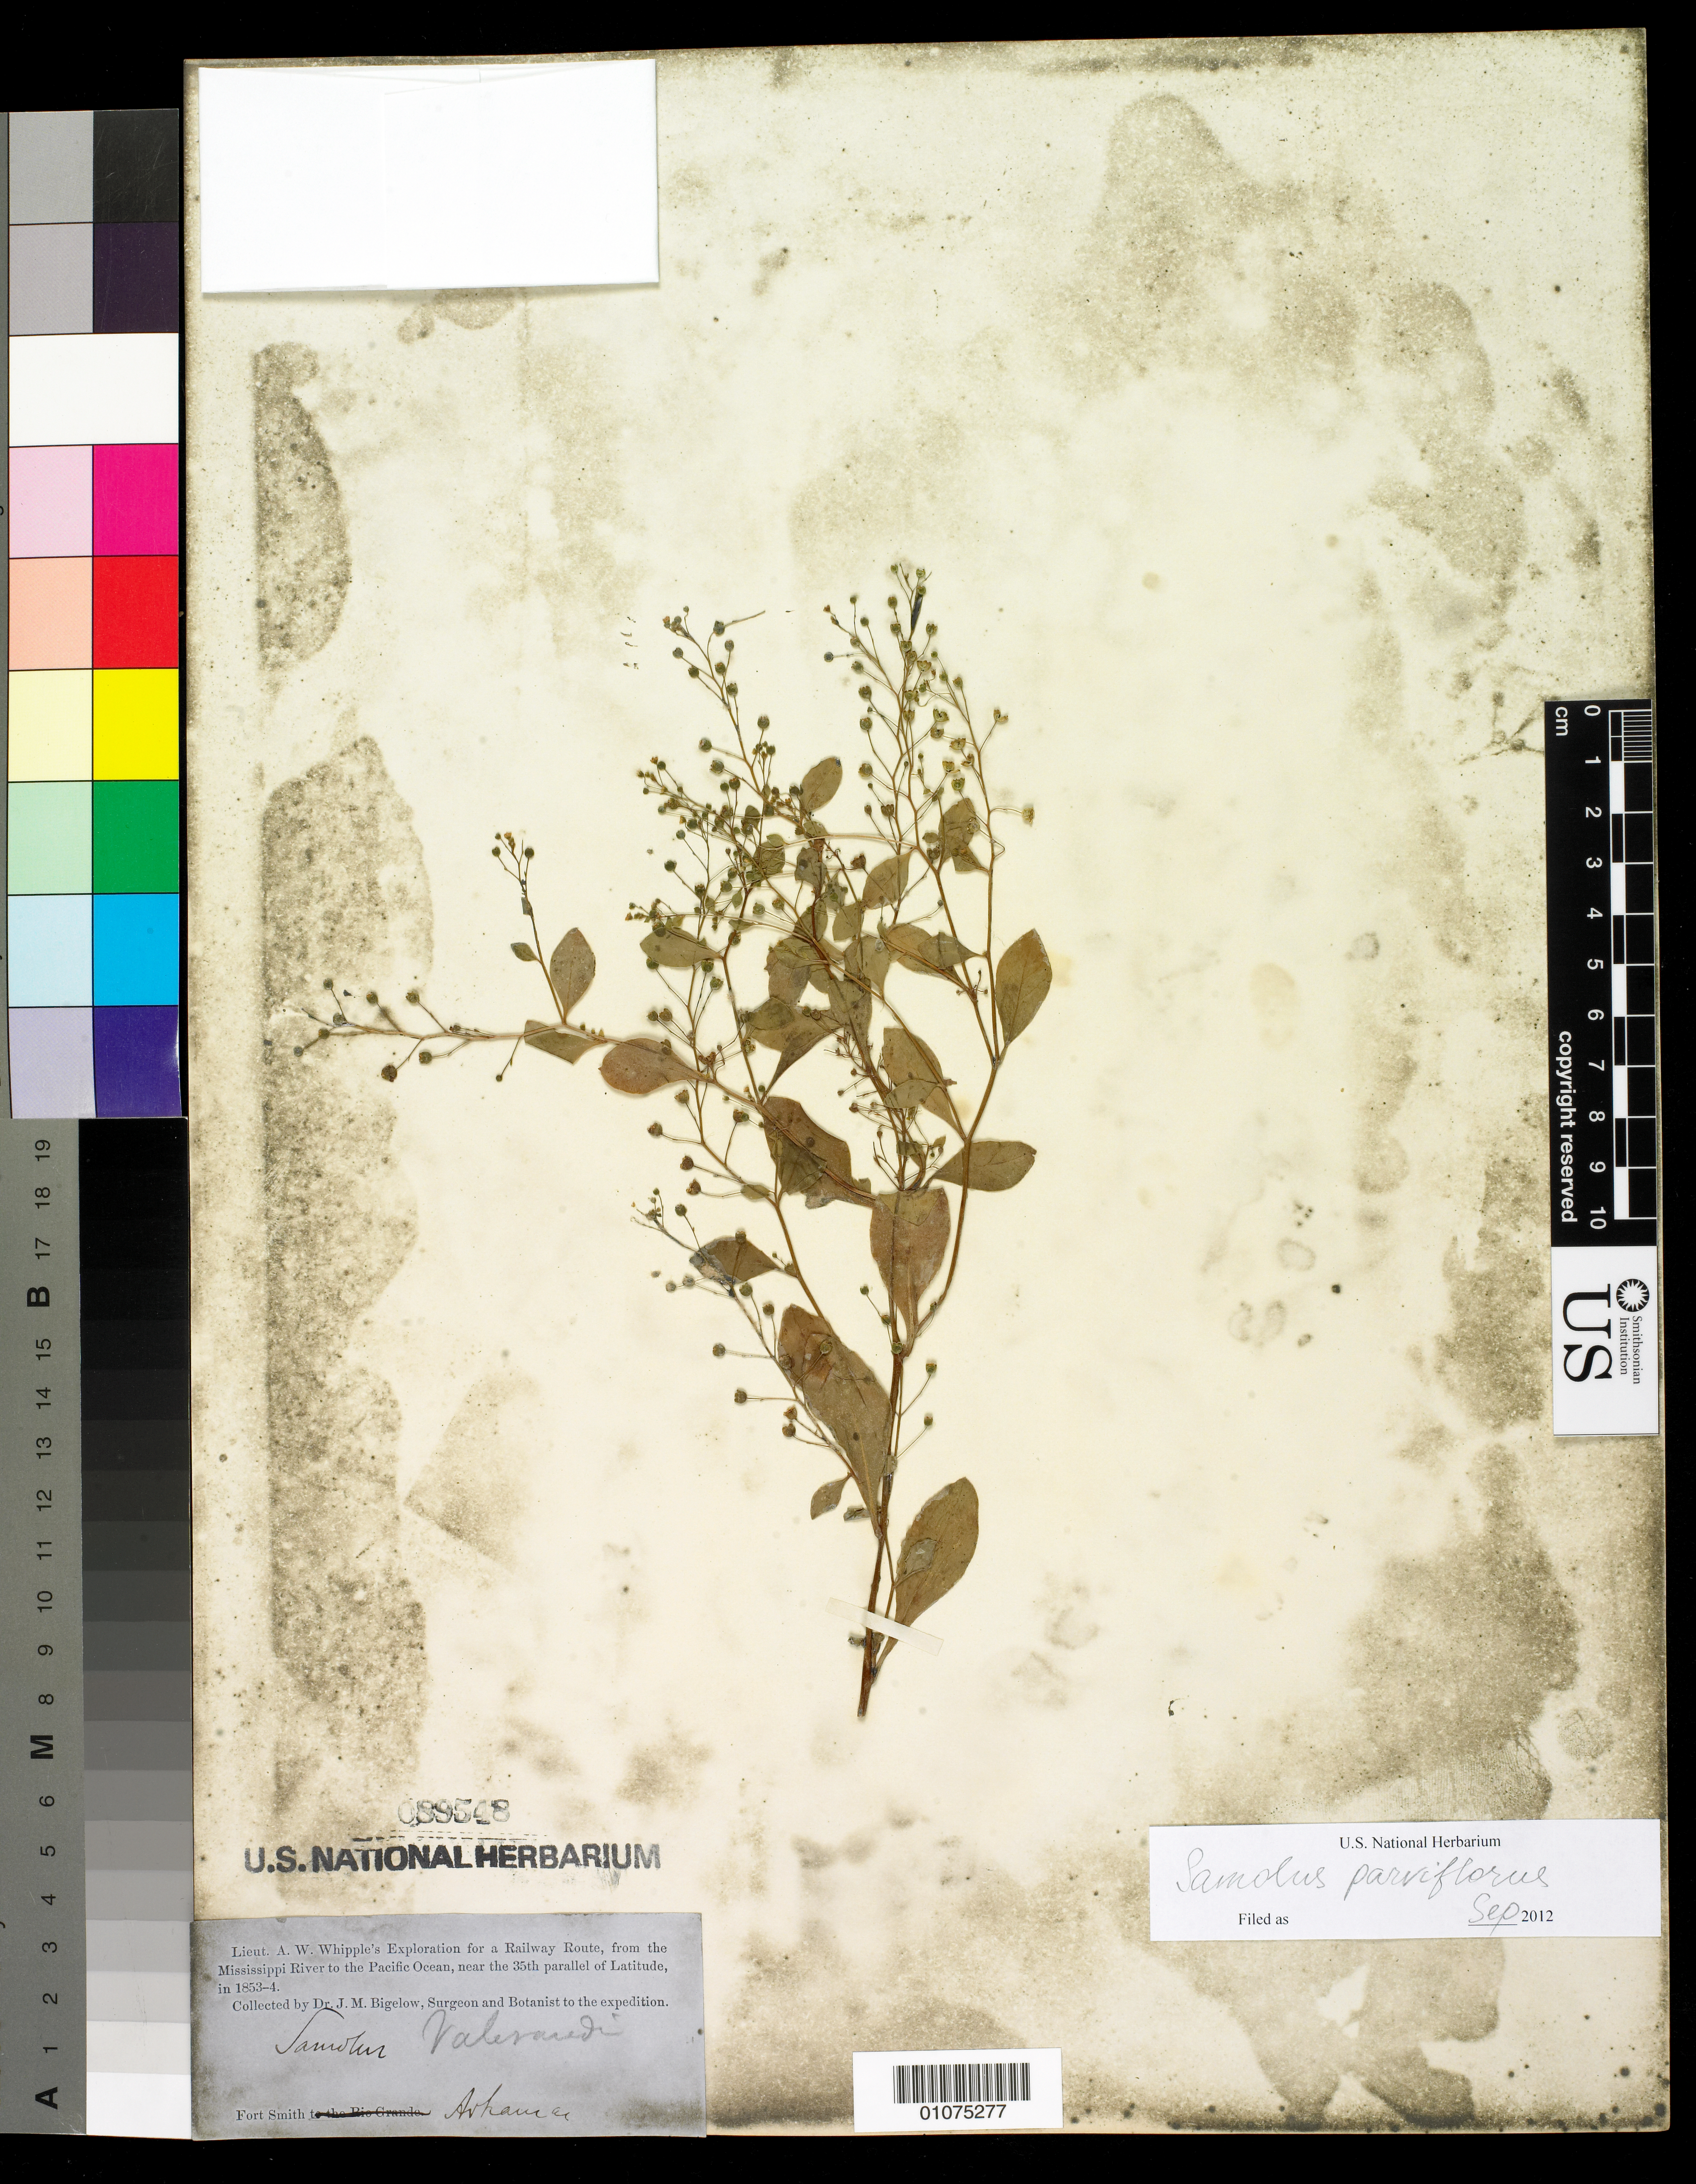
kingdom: Plantae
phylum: Tracheophyta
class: Magnoliopsida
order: Ericales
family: Primulaceae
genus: Samolus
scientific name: Samolus parviflorus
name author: Raf.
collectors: J. M. Bigelow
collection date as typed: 1853 to -- -- 1854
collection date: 1853/1854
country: United States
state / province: Arkansas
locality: Fort smith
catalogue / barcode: US 89548